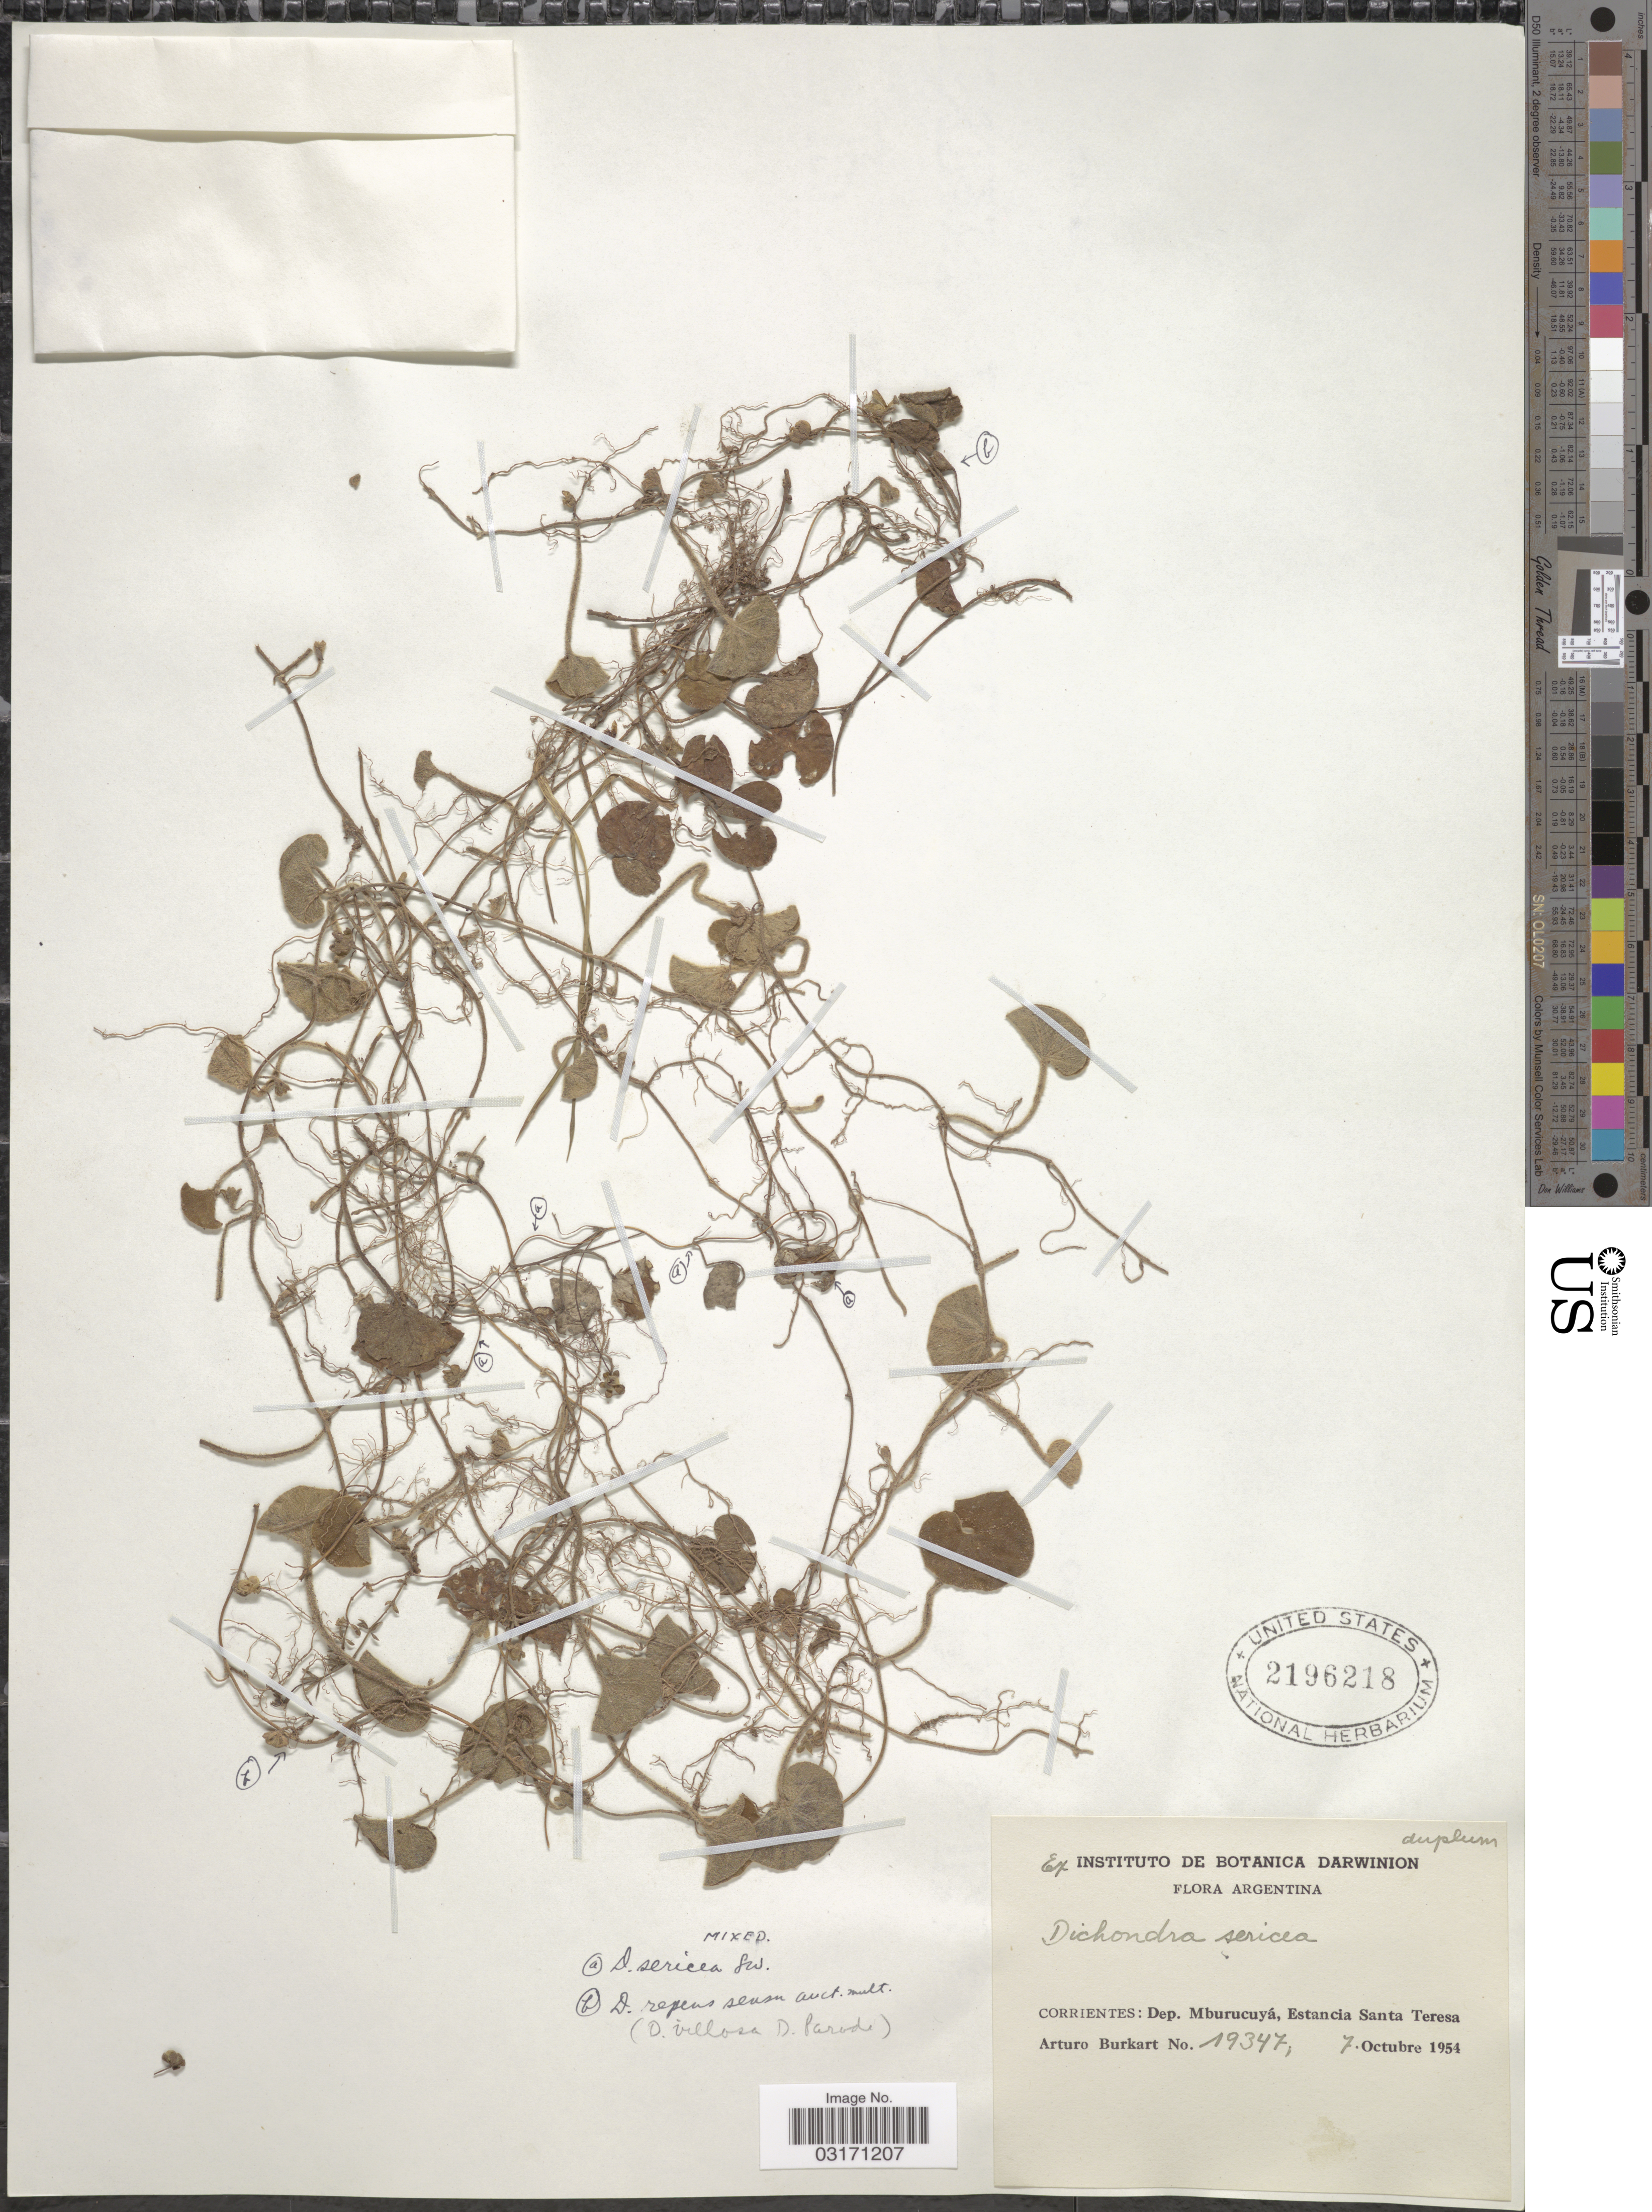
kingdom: Plantae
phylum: Tracheophyta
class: Magnoliopsida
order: Solanales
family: Convolvulaceae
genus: Dichondra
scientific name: Dichondra repens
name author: J.R. Forst. & G. Forst.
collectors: A. E. Burkart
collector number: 19347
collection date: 1954-10-07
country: Argentina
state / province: Corrientes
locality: Dep. Mburucuyá, Estancia Santa Teresa.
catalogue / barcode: US 2196218